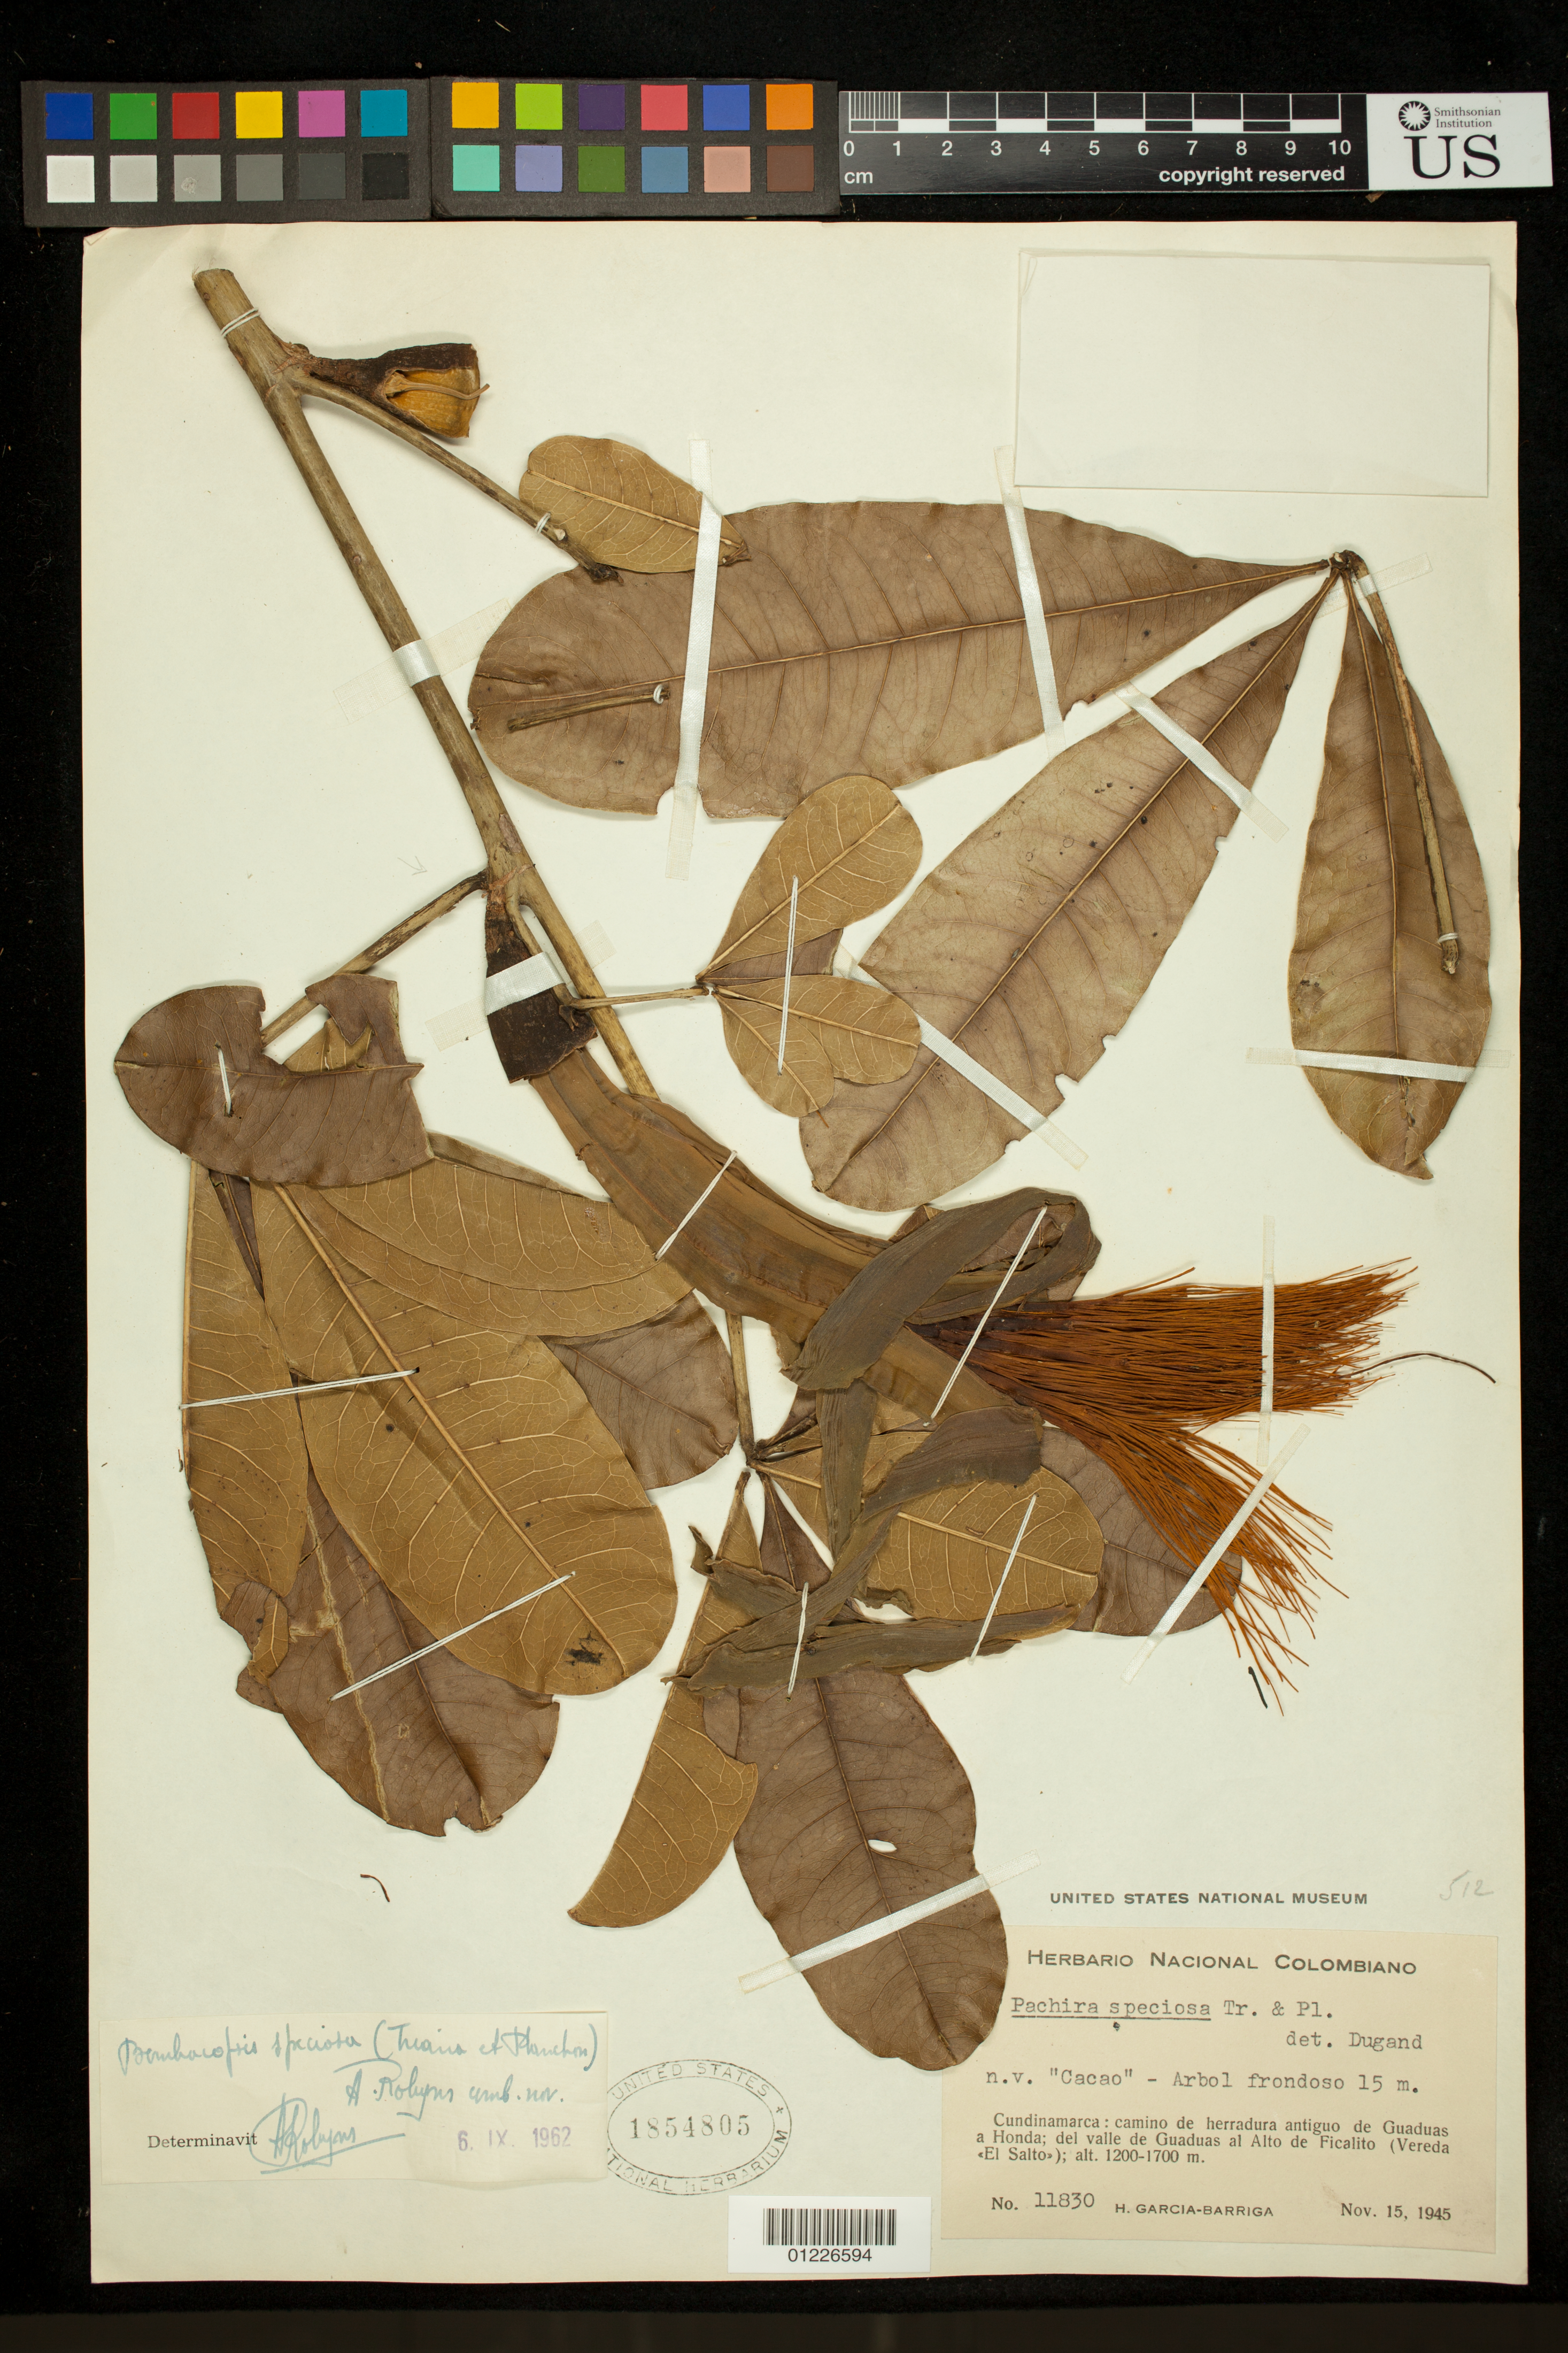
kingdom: Plantae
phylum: Tracheophyta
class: Magnoliopsida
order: Malvales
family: Malvaceae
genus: Pachira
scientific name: Pachira speciosa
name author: Triana & Planch.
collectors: H. García Barriga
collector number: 11830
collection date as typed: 11/15/1945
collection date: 1945-11-15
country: Colombia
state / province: Cundinamarca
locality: Cundinamarca: camino de herradura antiguo de Guaduas a Honda; del valle de Guaduas al Alto de Ficalito (Vereda <El Salto>)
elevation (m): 1200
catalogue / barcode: US 1854805